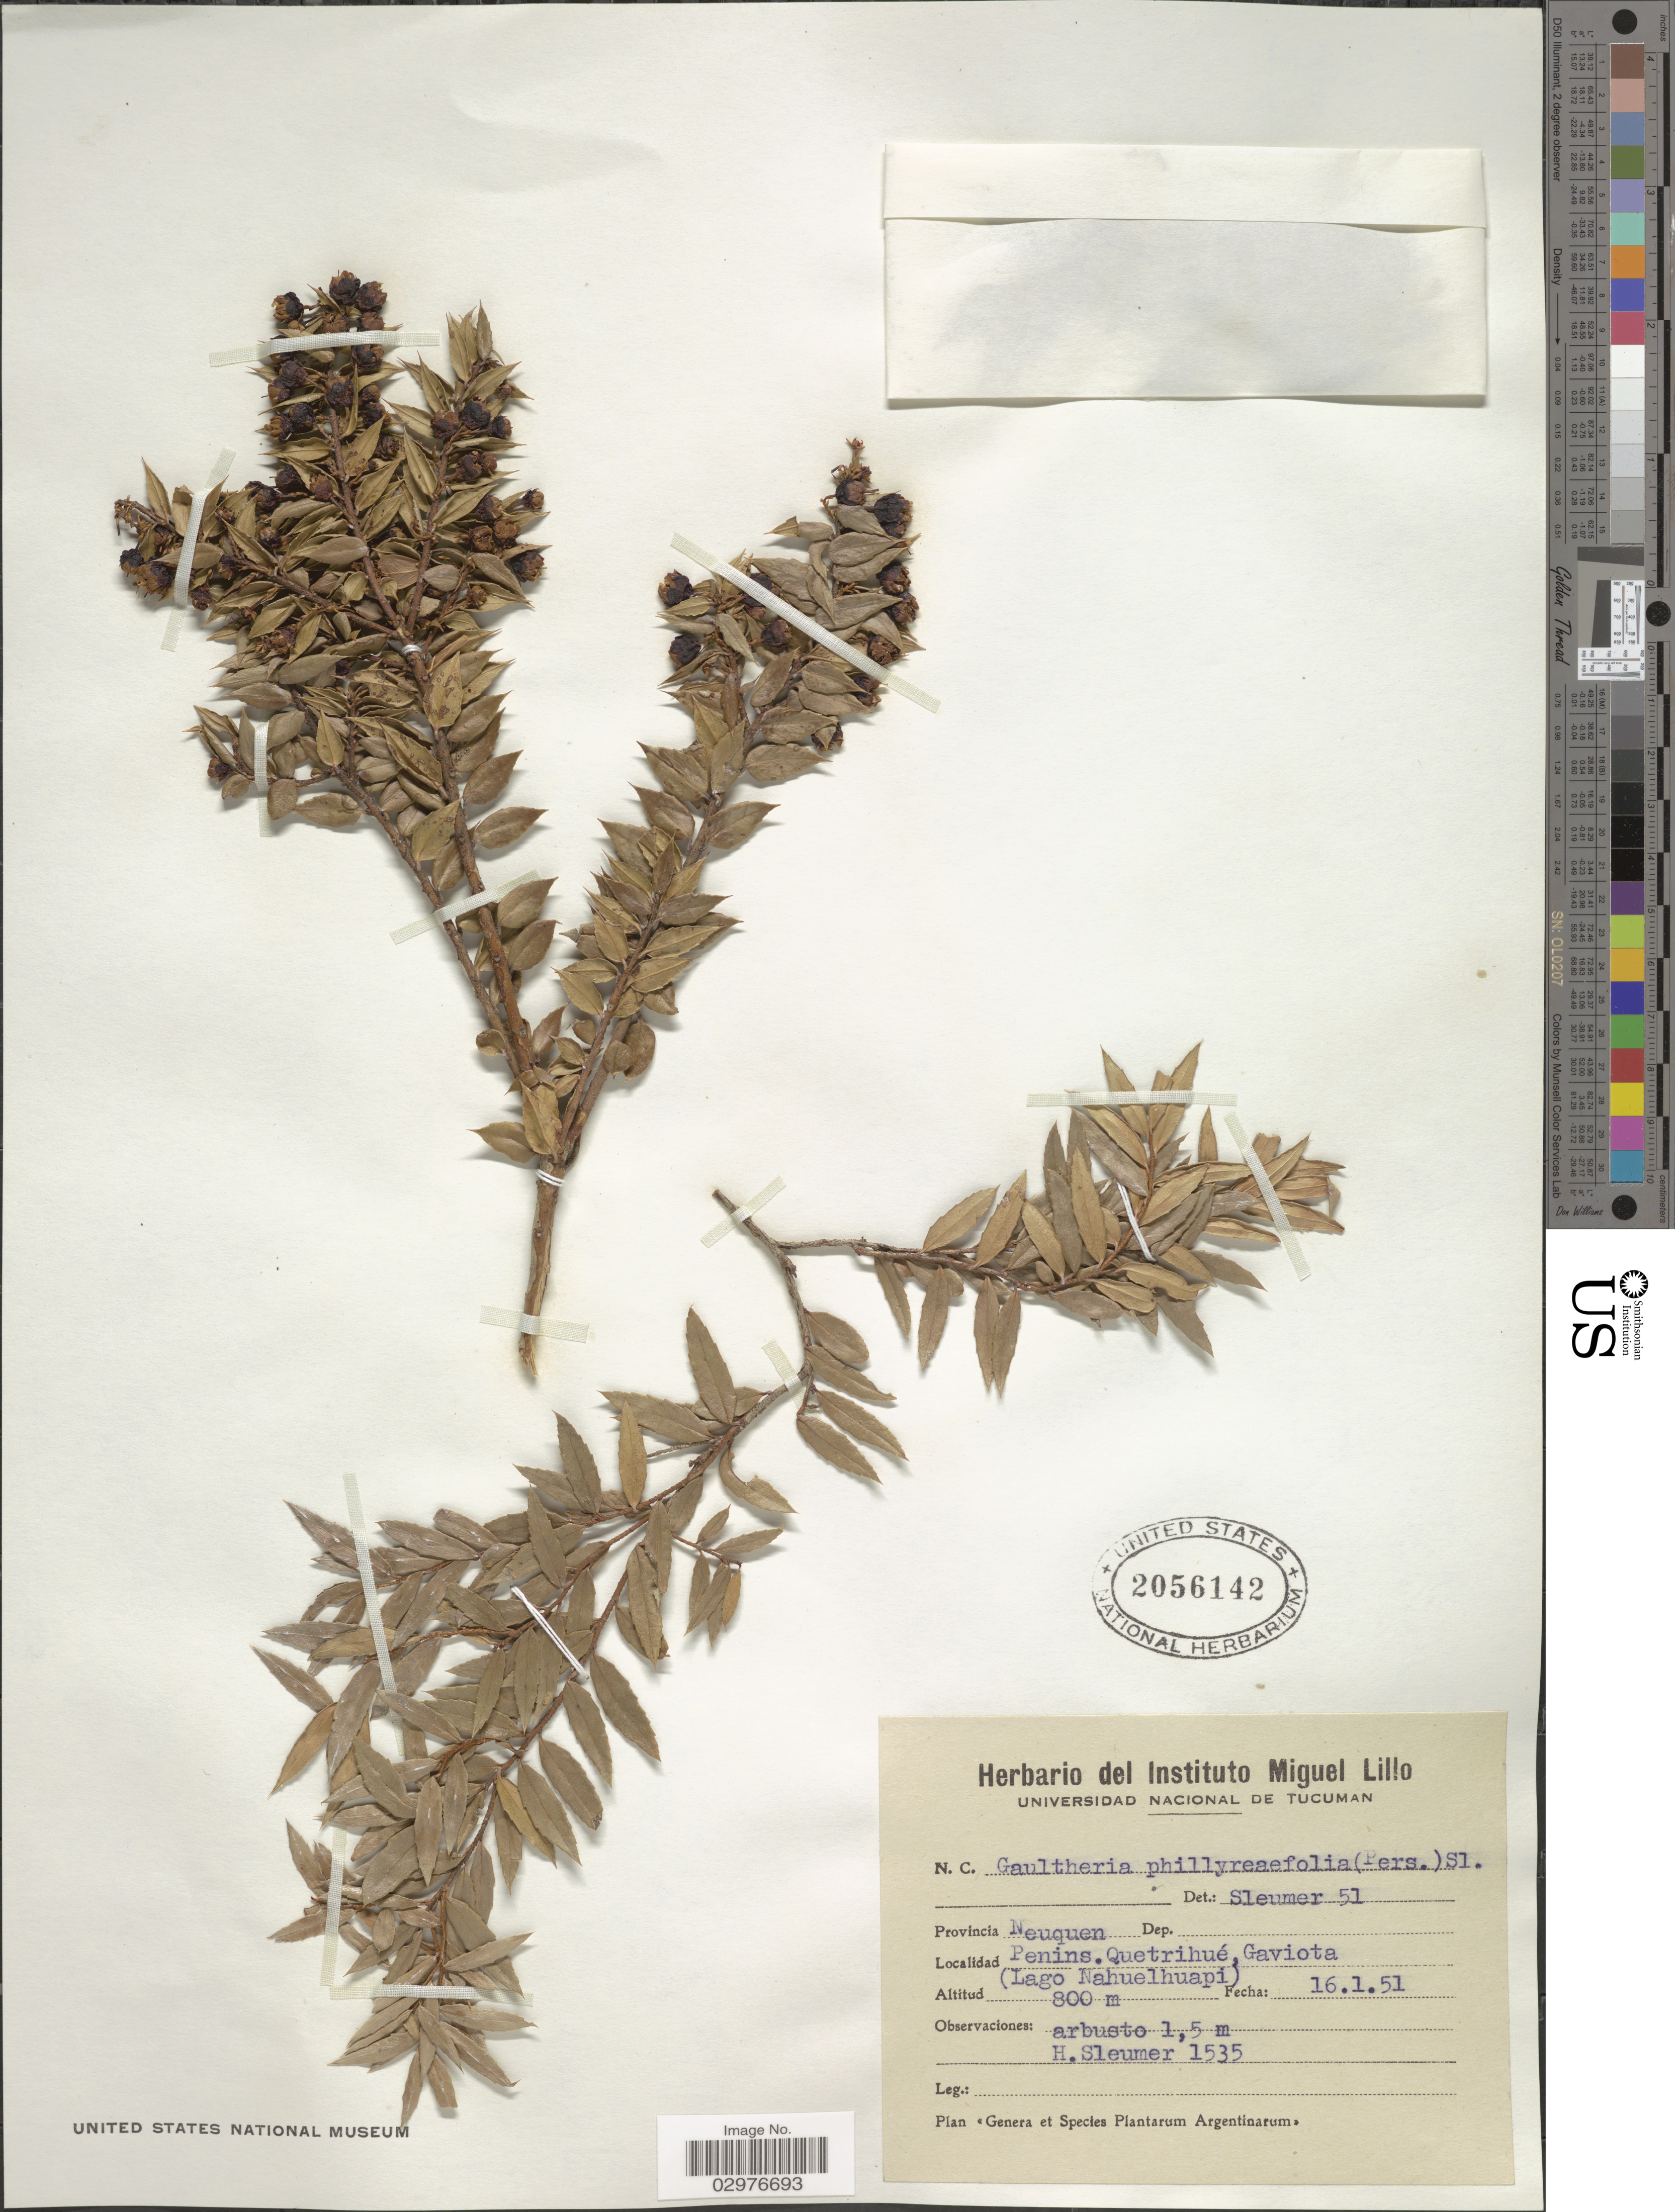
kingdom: Plantae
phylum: Tracheophyta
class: Magnoliopsida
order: Ericales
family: Ericaceae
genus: Gaultheria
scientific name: Gaultheria phillyreifolia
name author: (Pers.) Sleumer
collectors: H. O. Sleumer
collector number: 1535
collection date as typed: Transcribed d/m/y: 16/1/51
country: Argentina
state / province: Neuquen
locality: Penins. Quetrihué, Gaviota (Lago Nahuelhuapi).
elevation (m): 800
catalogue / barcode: US 2056142